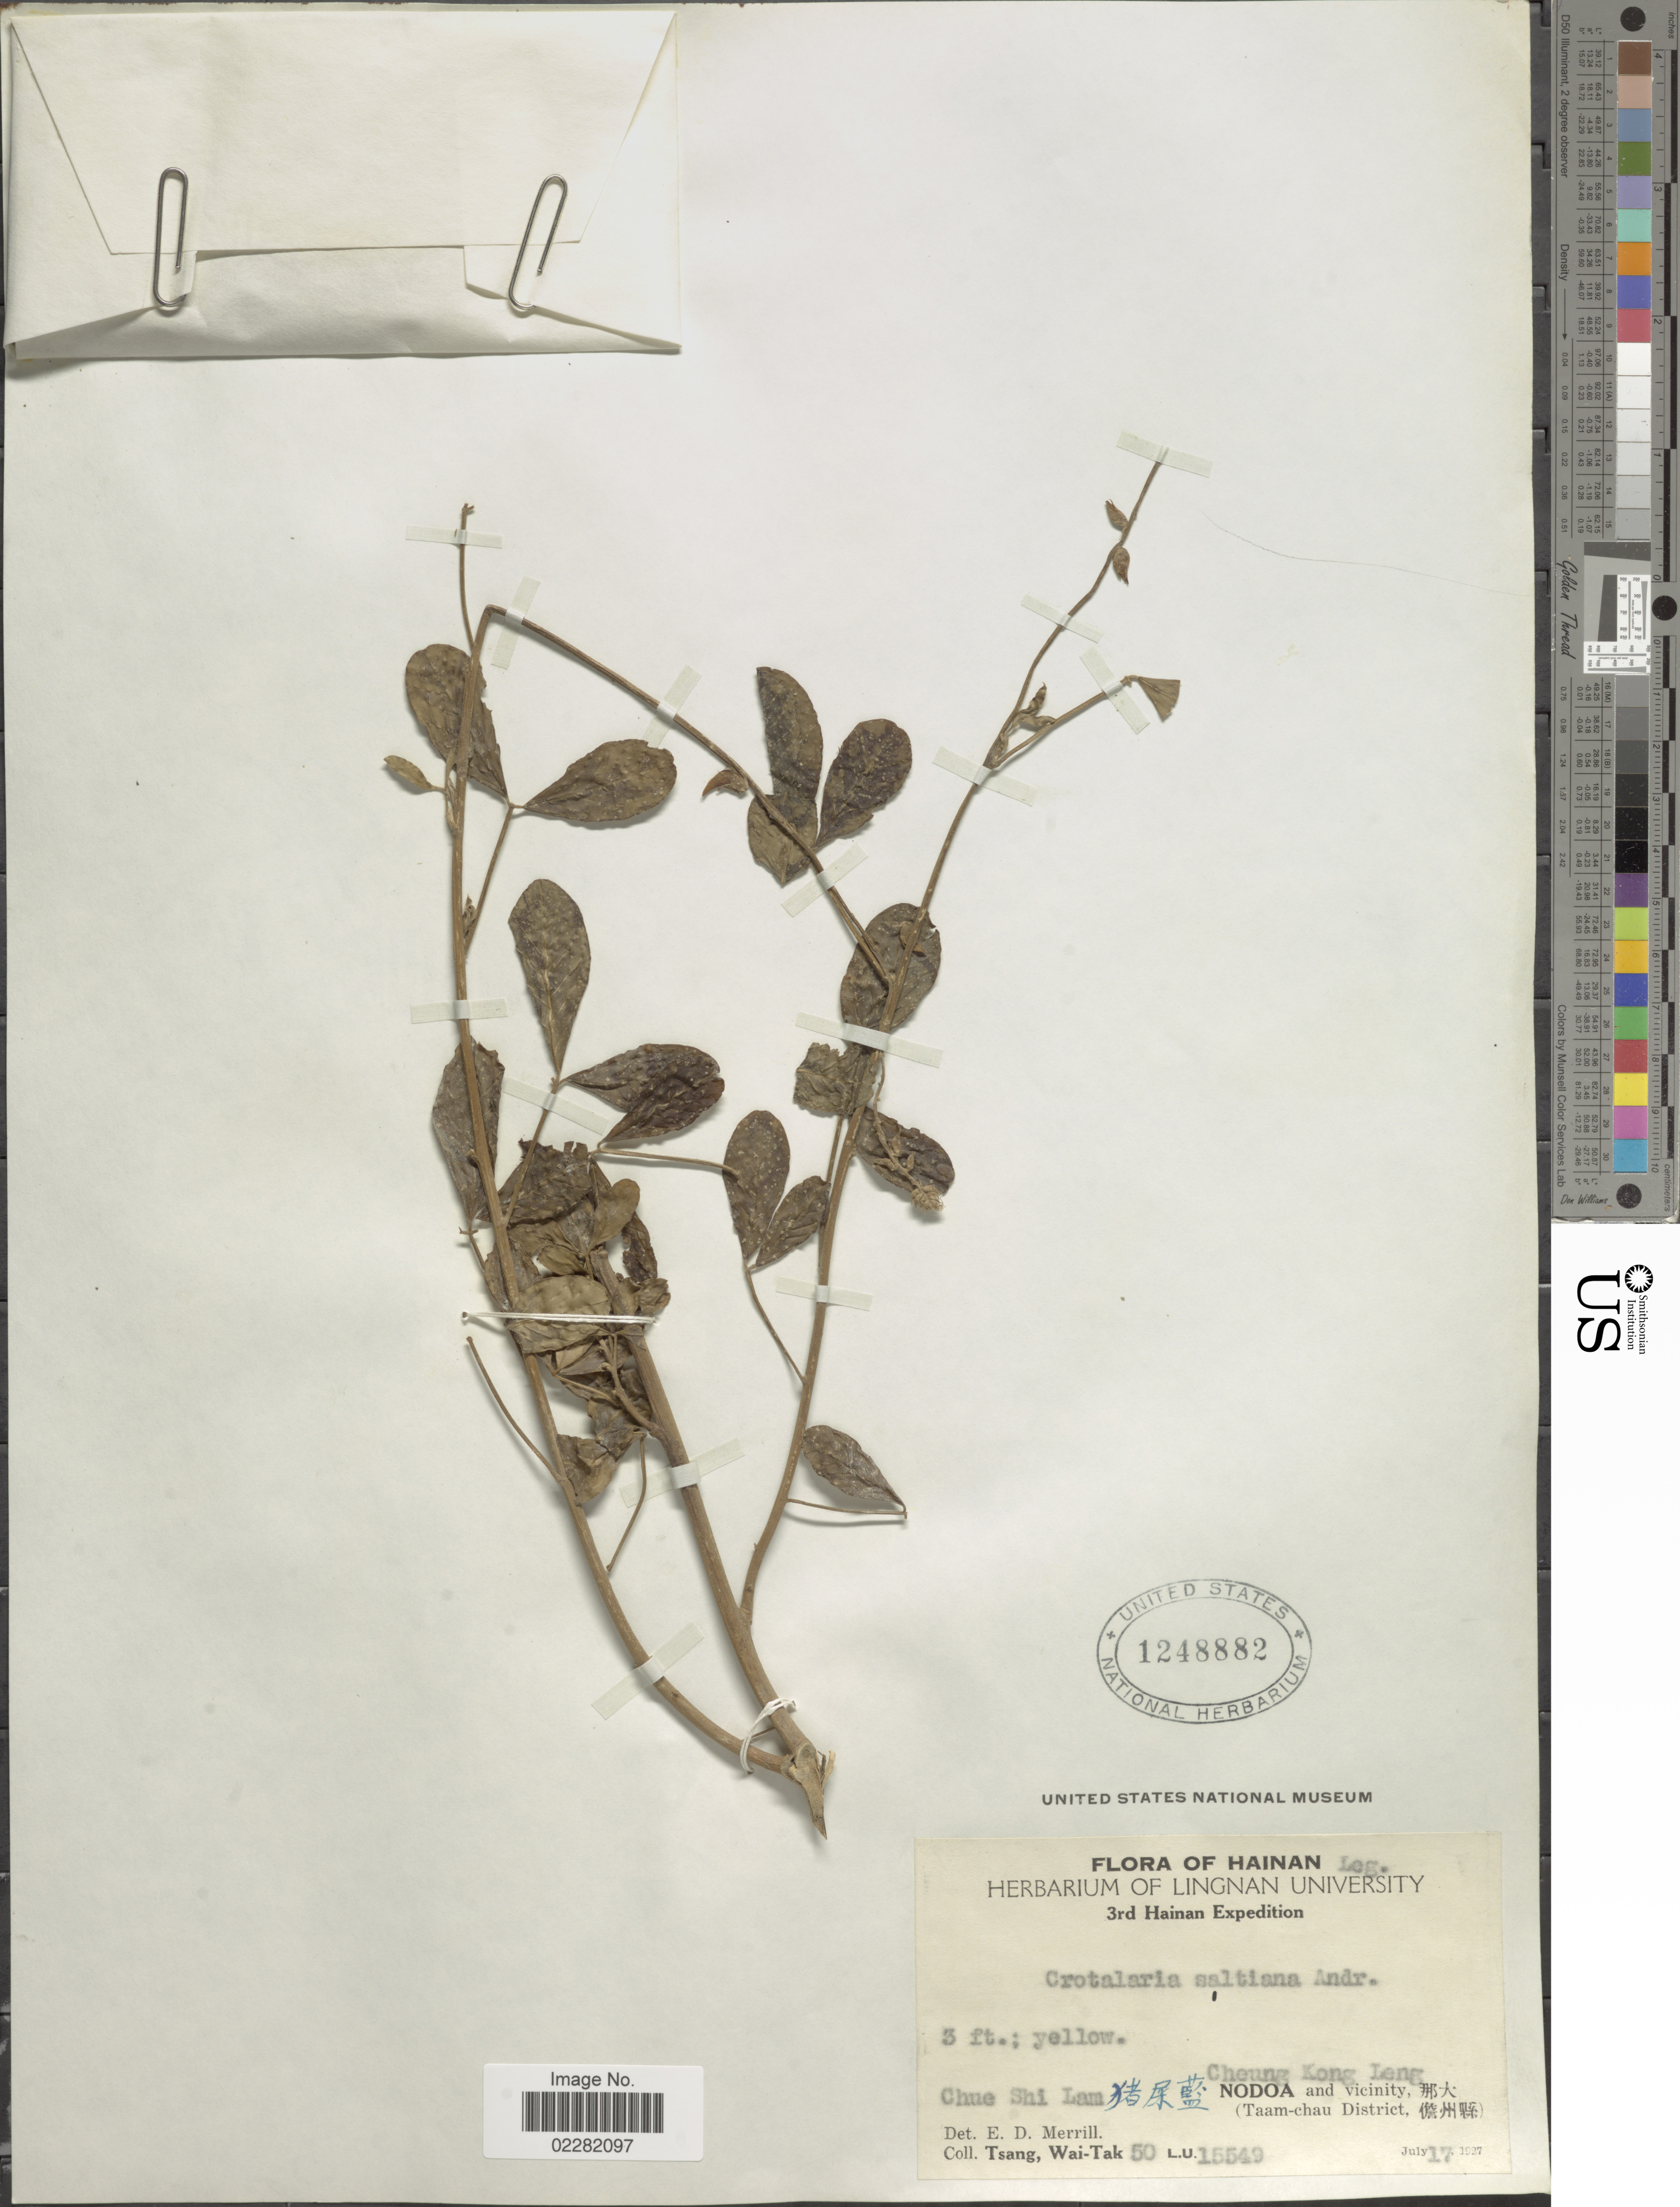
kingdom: Plantae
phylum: Tracheophyta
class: Magnoliopsida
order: Fabales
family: Fabaceae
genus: Crotalaria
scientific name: Crotalaria pallida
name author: Aiton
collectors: W. T. Tsang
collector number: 50L.U.15549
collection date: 1927-07-17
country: China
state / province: Hainan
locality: Chue Shi Lam Cheung Kong Leng. Nodoa and vicinity (Taam-chau District)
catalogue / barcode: US 1248882